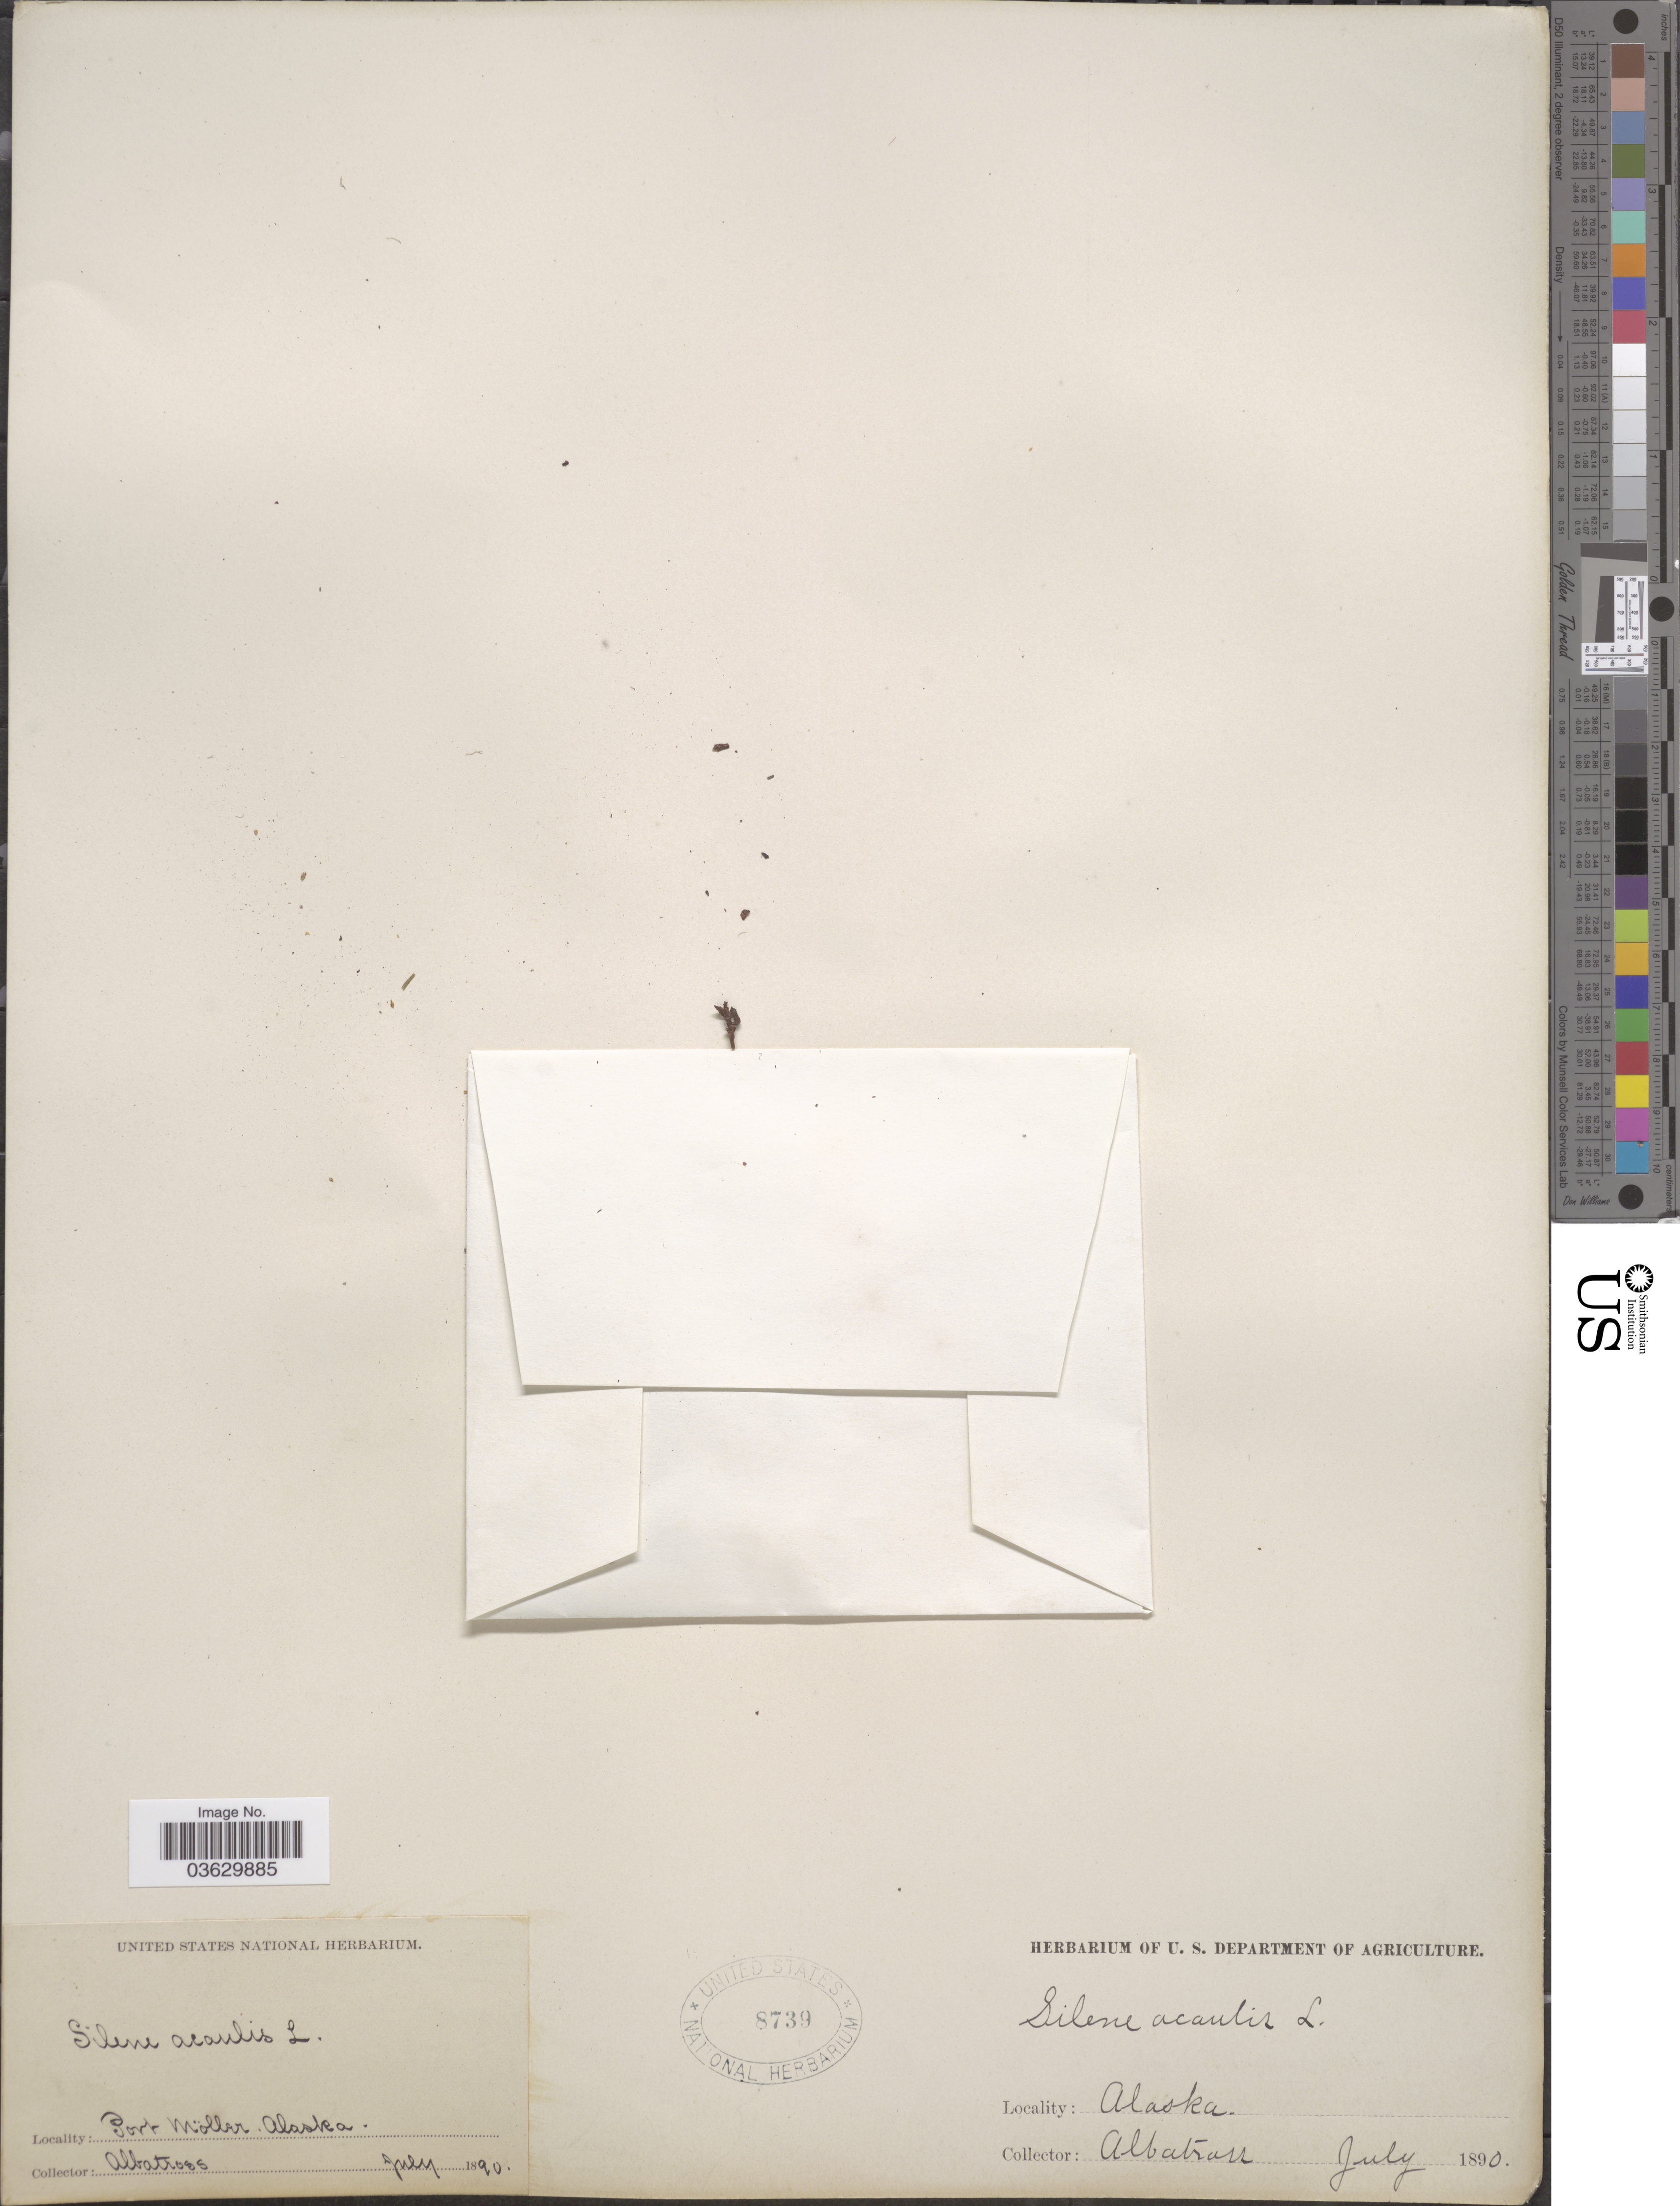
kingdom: Plantae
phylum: Tracheophyta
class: Magnoliopsida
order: Caryophyllales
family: Caryophyllaceae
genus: Silene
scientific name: Silene acaulis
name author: (L.) Jacq.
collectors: Albatross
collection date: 1890-07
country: United States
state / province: Alaska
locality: Port Möller.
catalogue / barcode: US 8739